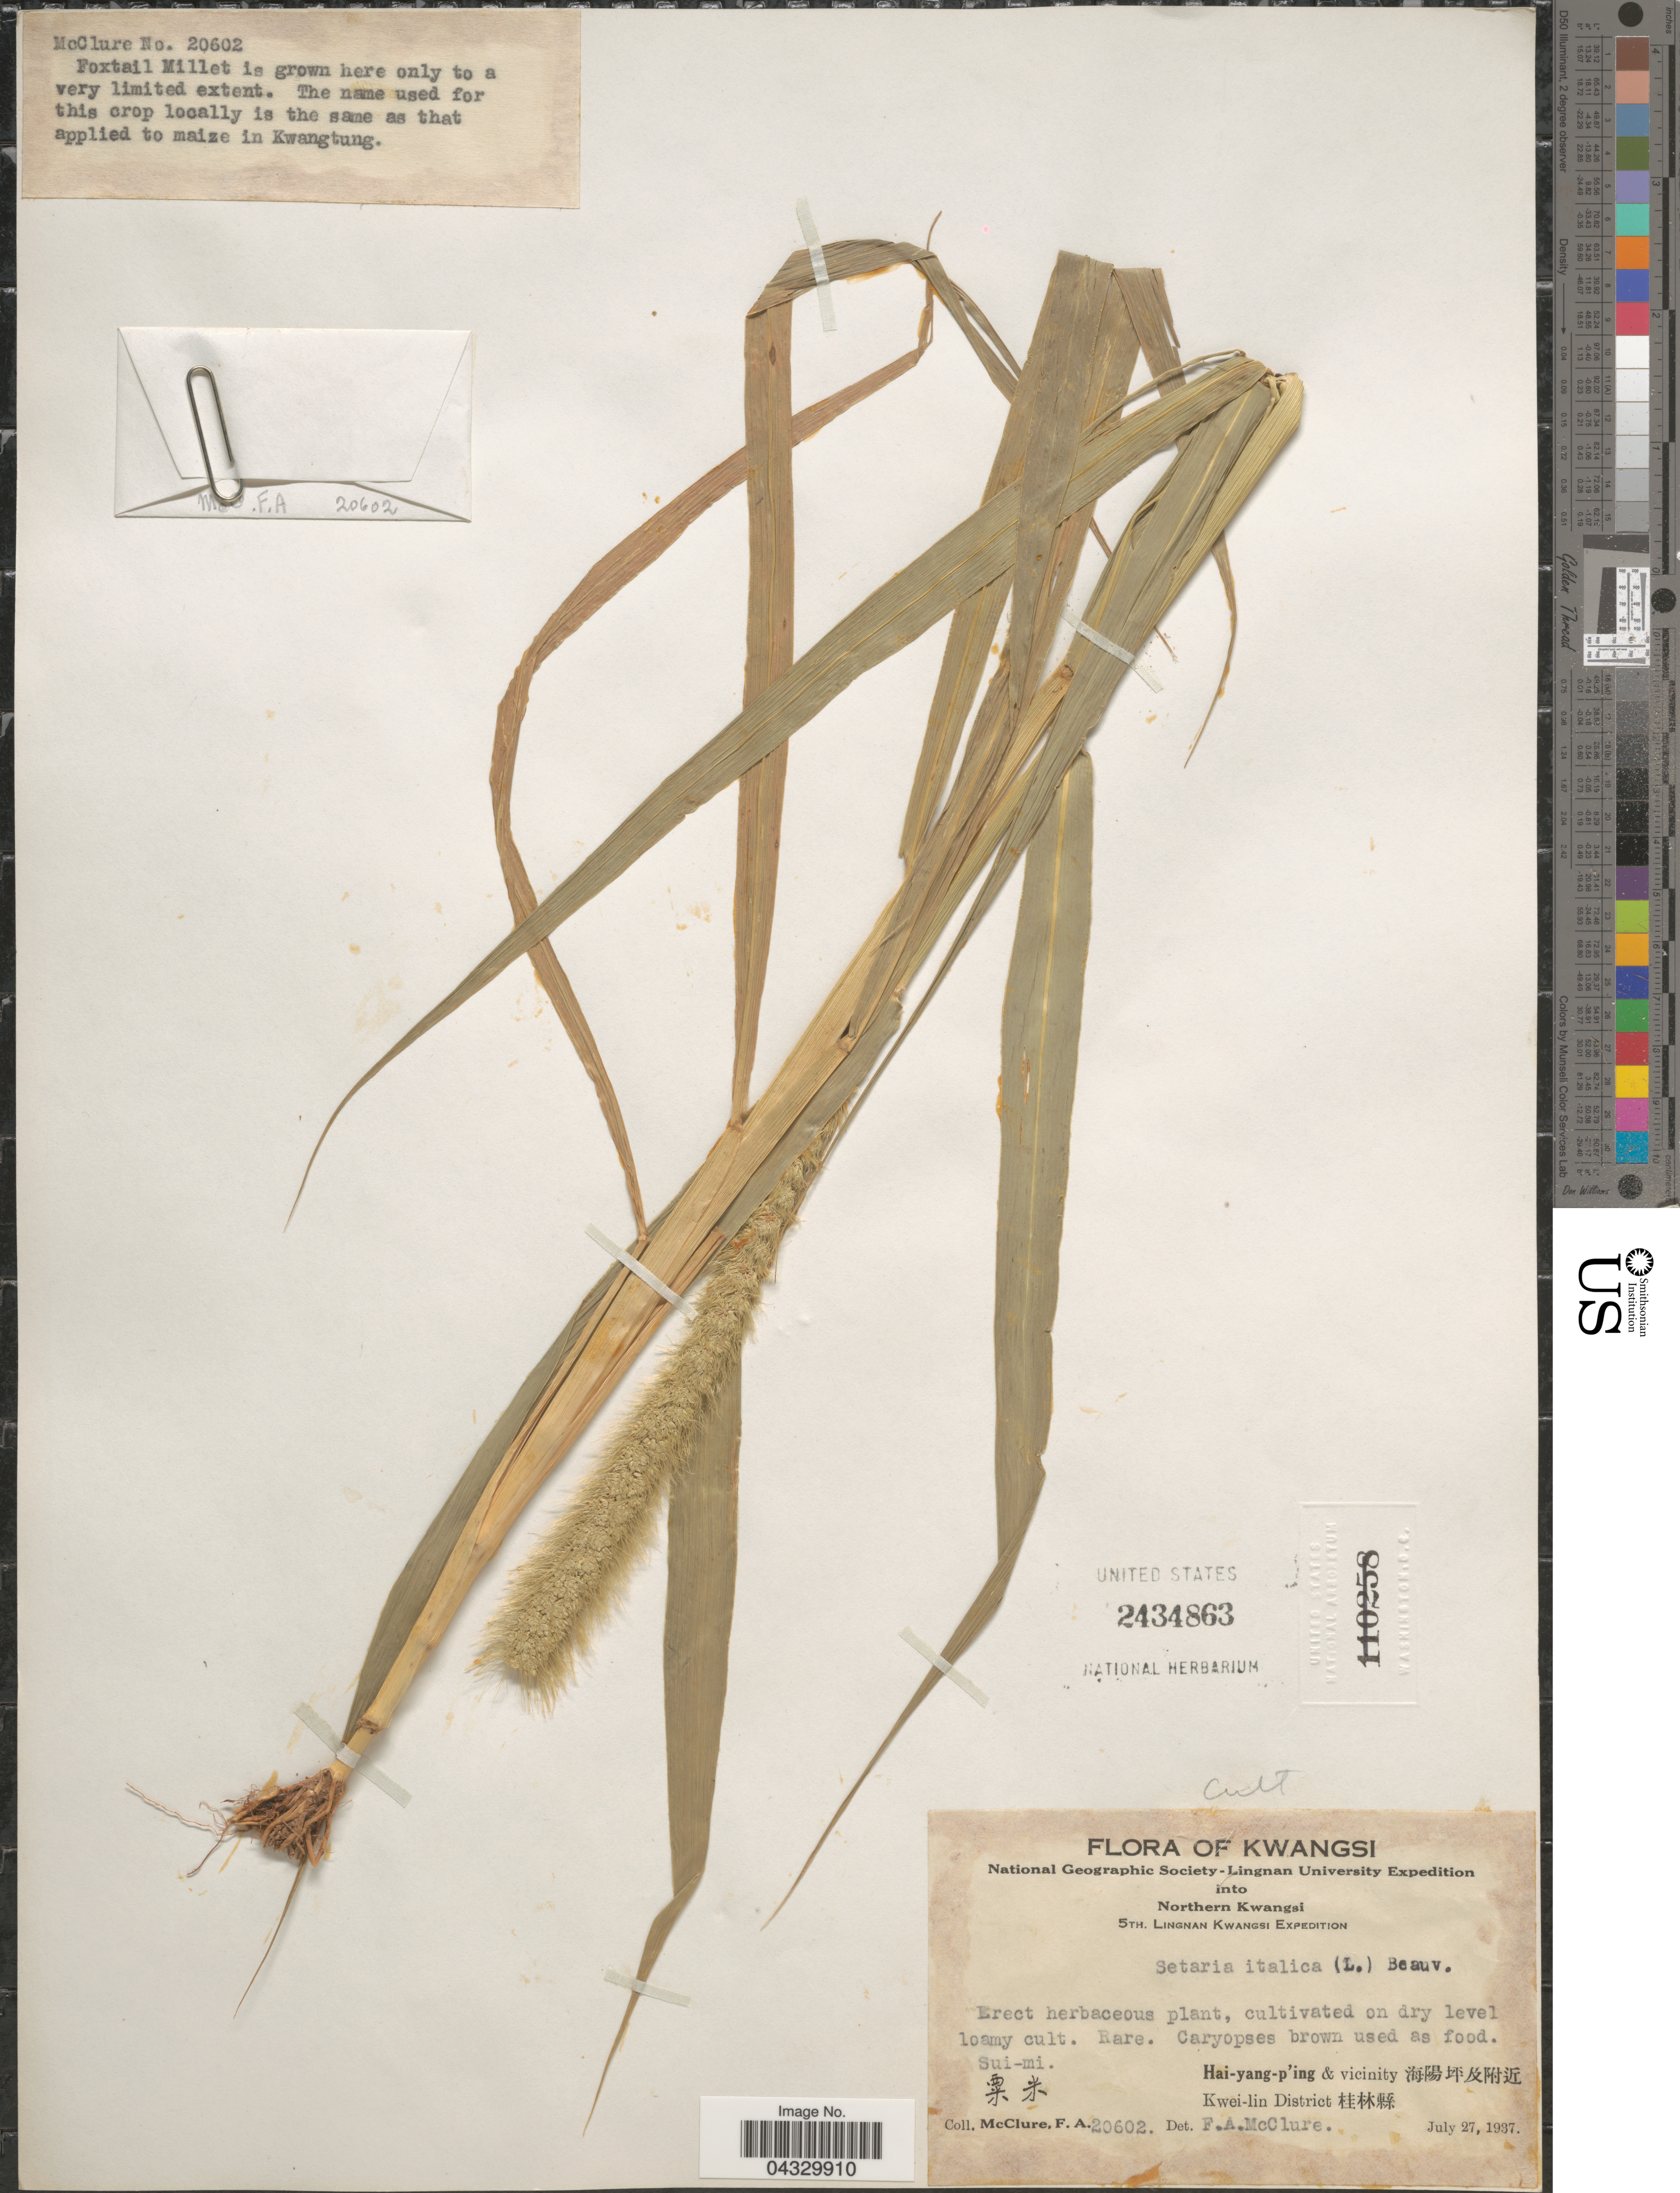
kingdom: Plantae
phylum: Tracheophyta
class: Liliopsida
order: Poales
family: Poaceae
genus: Setaria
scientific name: Setaria italica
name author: (L.) P. Beauv.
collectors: F. A. McClure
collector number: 20602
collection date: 1937-07-27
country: China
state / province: Guangxi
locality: Kwangsi. National Geographic Society-Lingnan University Expedition into Northern Kwangsi. 5th. Lingnan Kwangsi Expedition. Sui-mi X. Hai-yang-p'ing & vicinity X. Kwei-lin District X.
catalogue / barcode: US 2434863